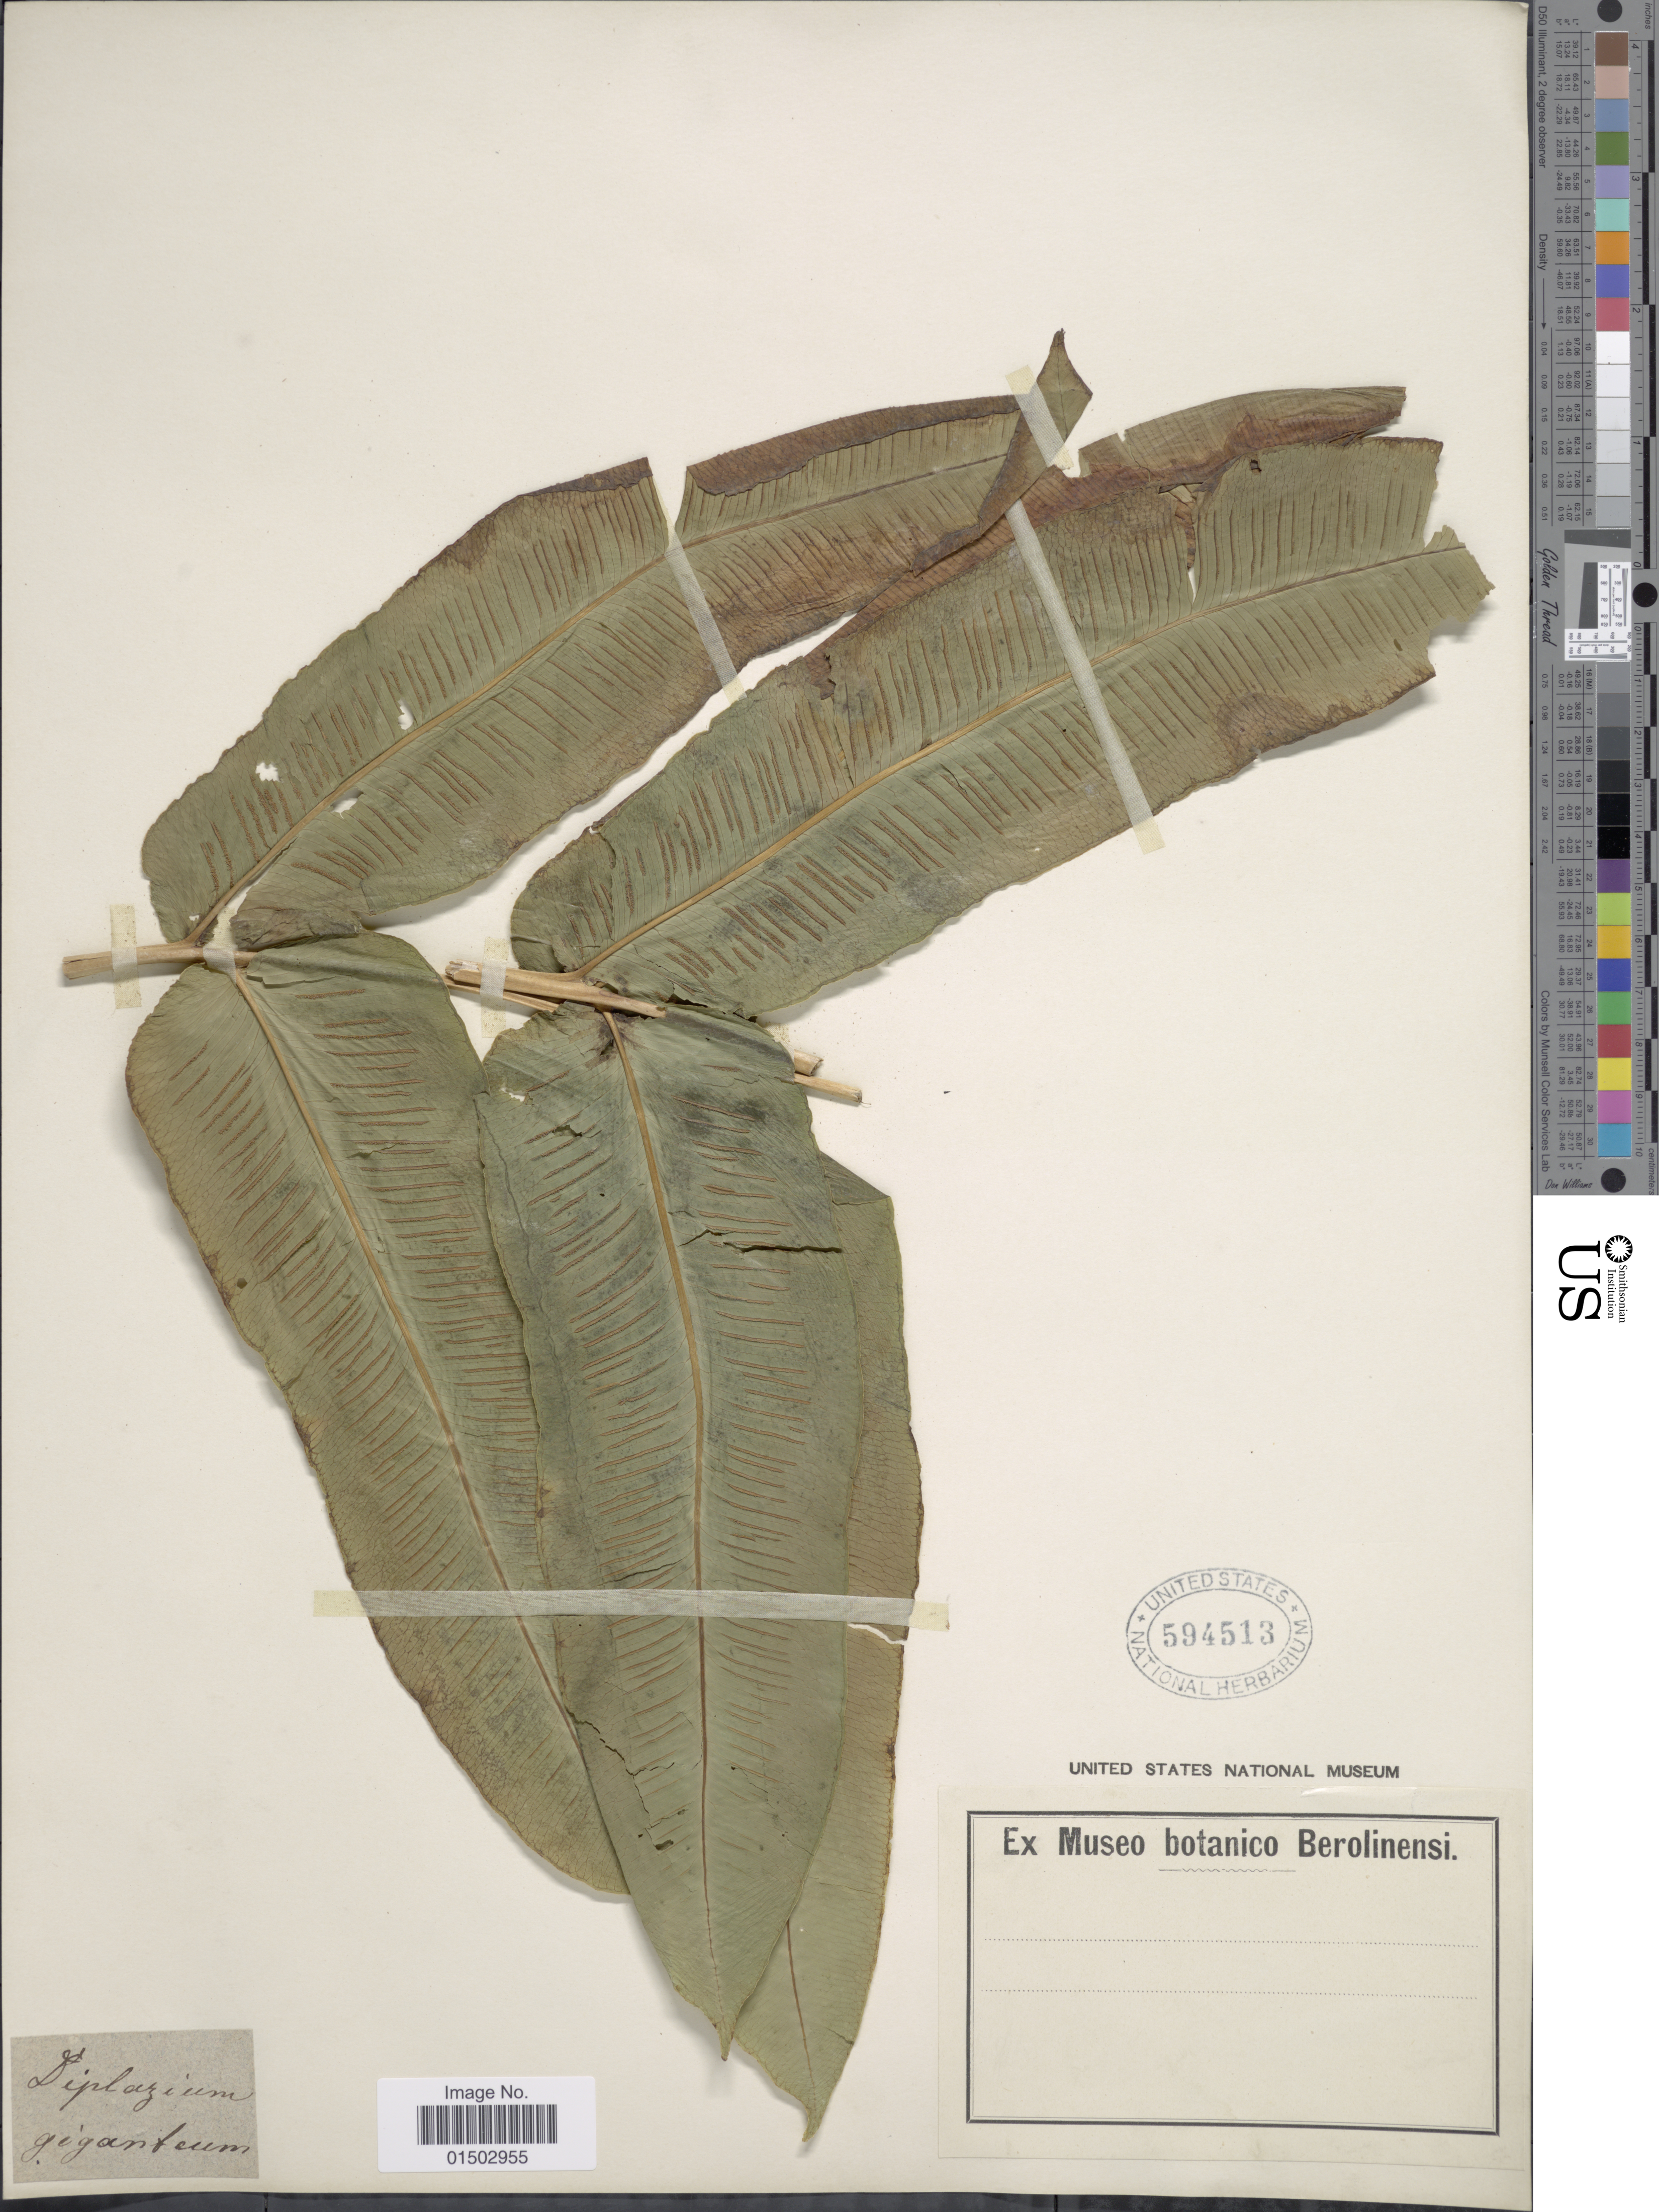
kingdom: Plantae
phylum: Tracheophyta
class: Polypodiopsida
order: Polypodiales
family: Hemidictyaceae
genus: Hemidictyum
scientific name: Hemidictyum marginatum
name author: (L.) C. Presl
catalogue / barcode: US 594513